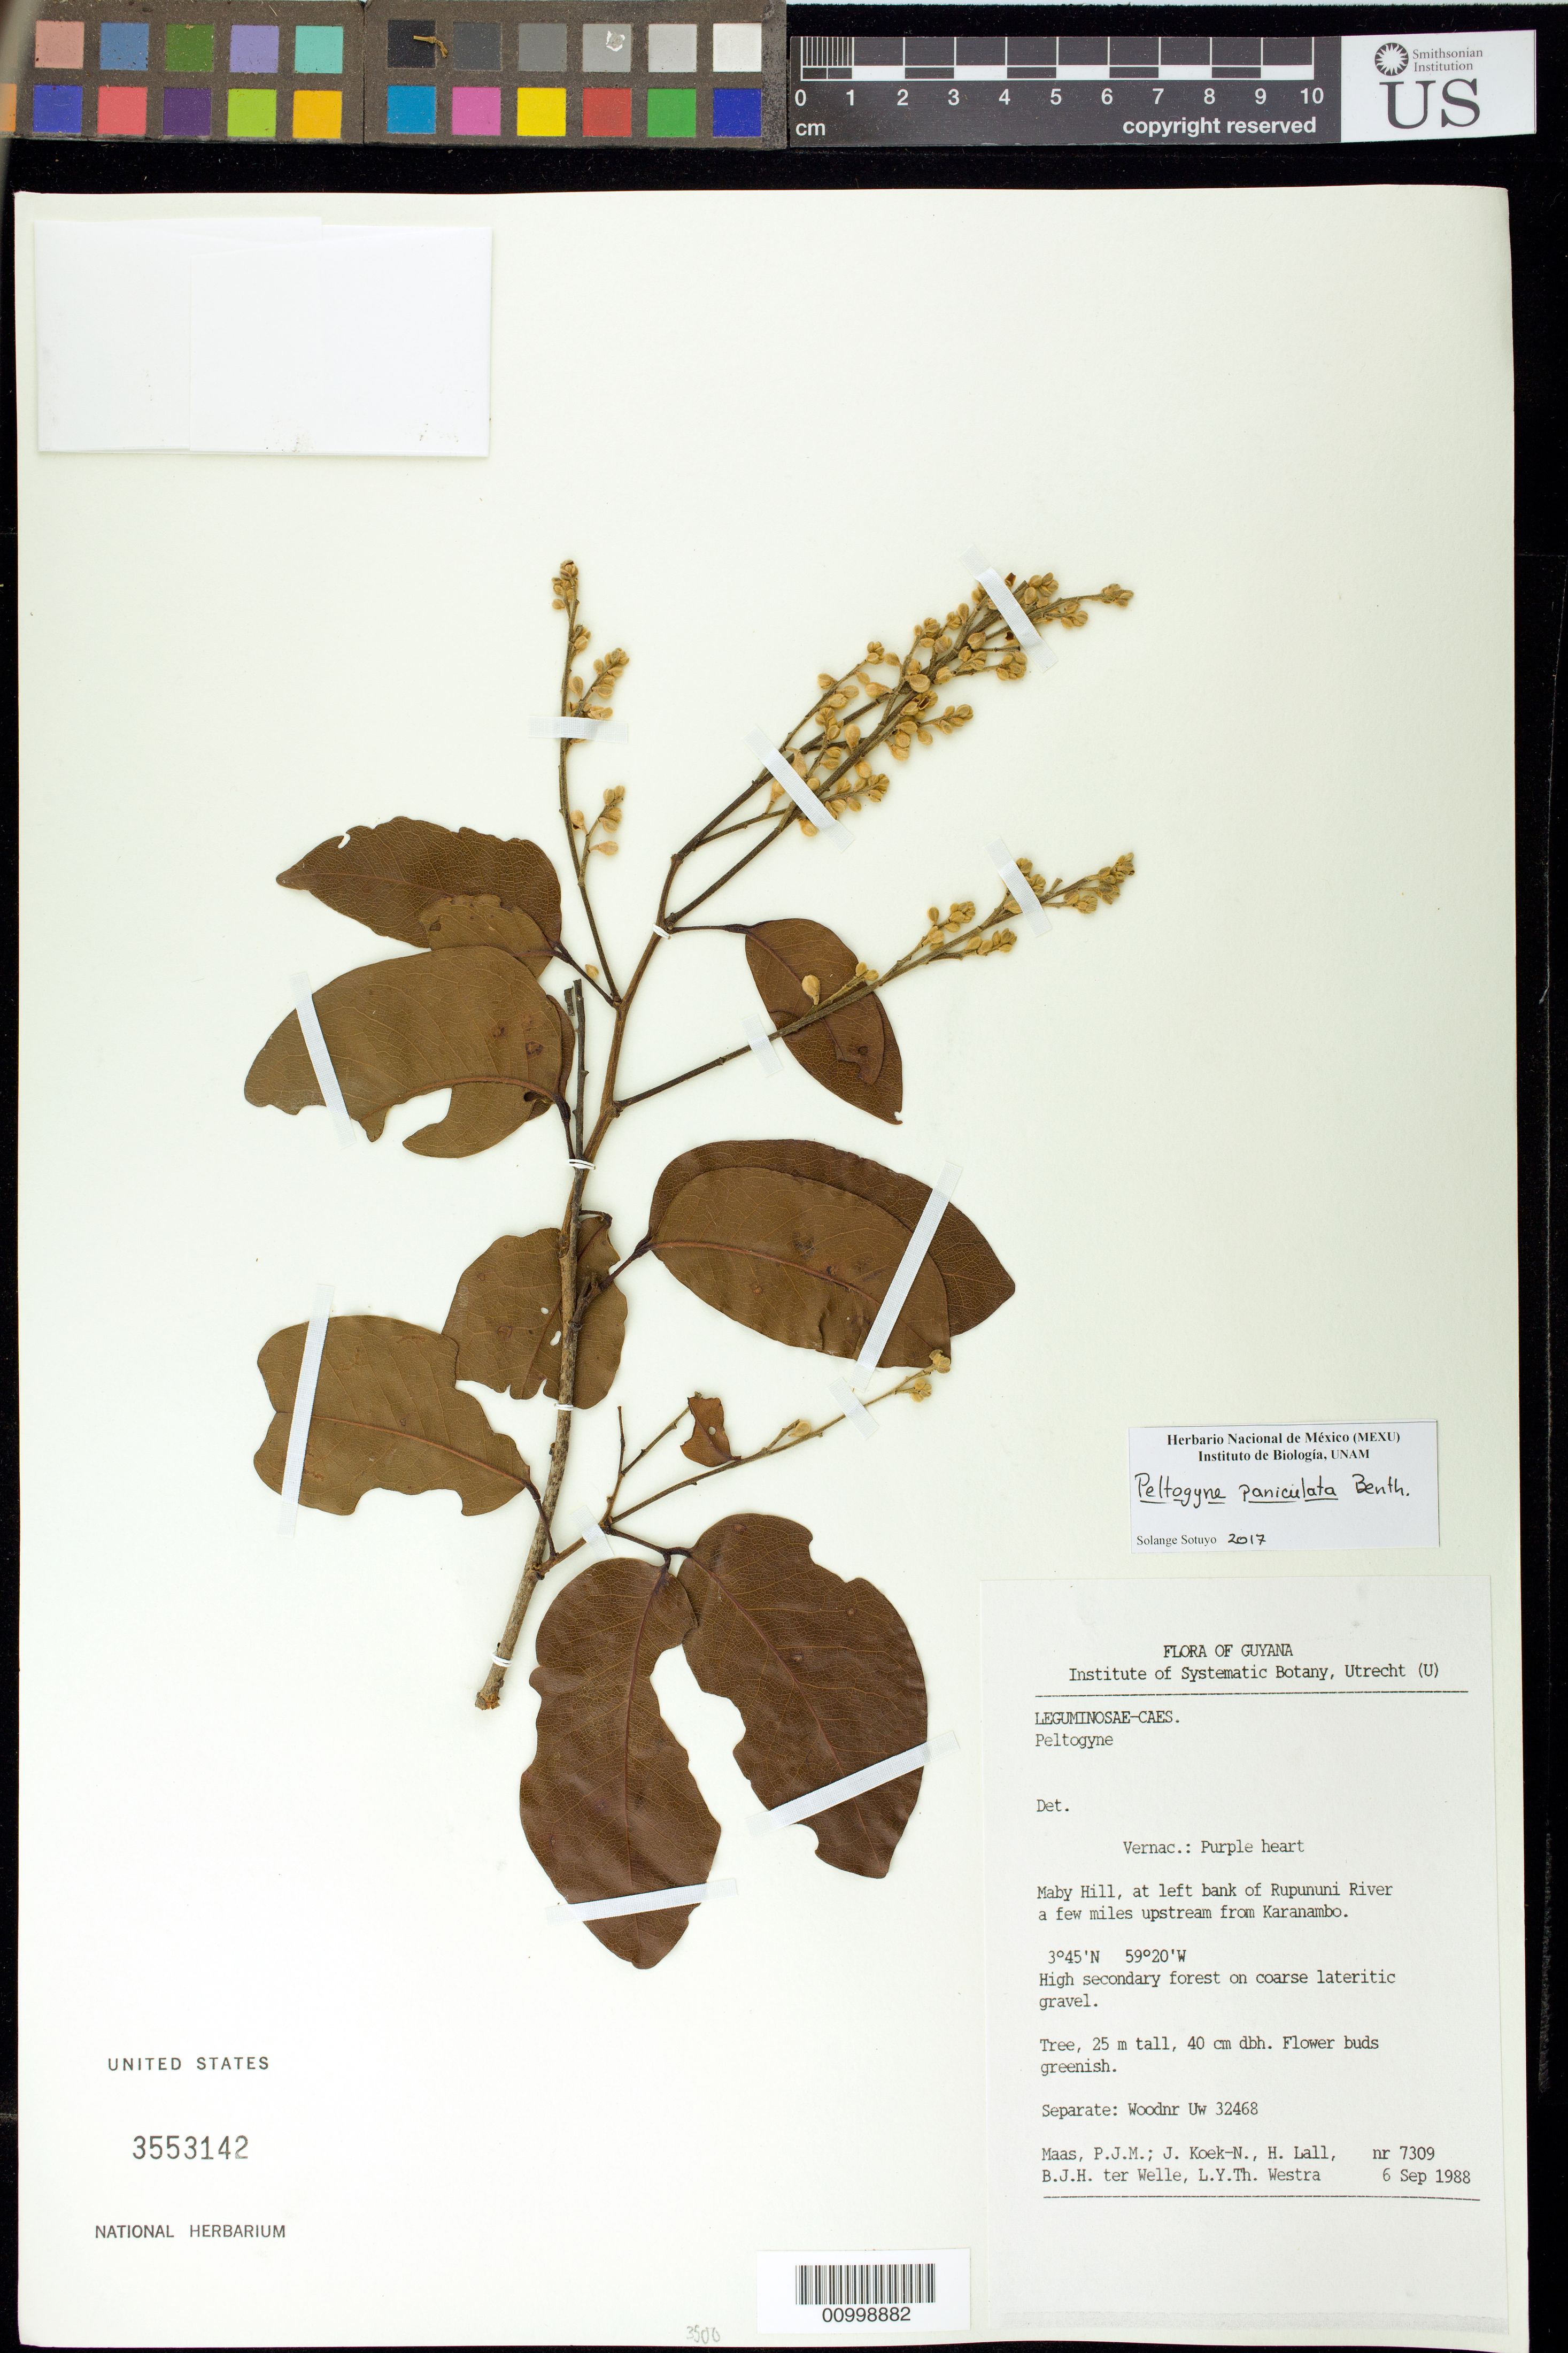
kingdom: Plantae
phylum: Tracheophyta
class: Magnoliopsida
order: Fabales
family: Fabaceae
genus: Peltogyne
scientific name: Peltogyne paniculata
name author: Benth.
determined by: Sotuyo, Solange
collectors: P. Maas, J. Koek-Noorman, H. Lall, B. Welle & L. Y. T. Westra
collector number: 7309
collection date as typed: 6-Sep-88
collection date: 1988-09-06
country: Guyana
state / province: U. Takutu-U. Essequibo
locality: Maby Hill, at left bank of Rupununi River a few miles upstream from Karanambo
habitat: High secondary forest on coarse lateritic gravel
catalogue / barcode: US 3553142